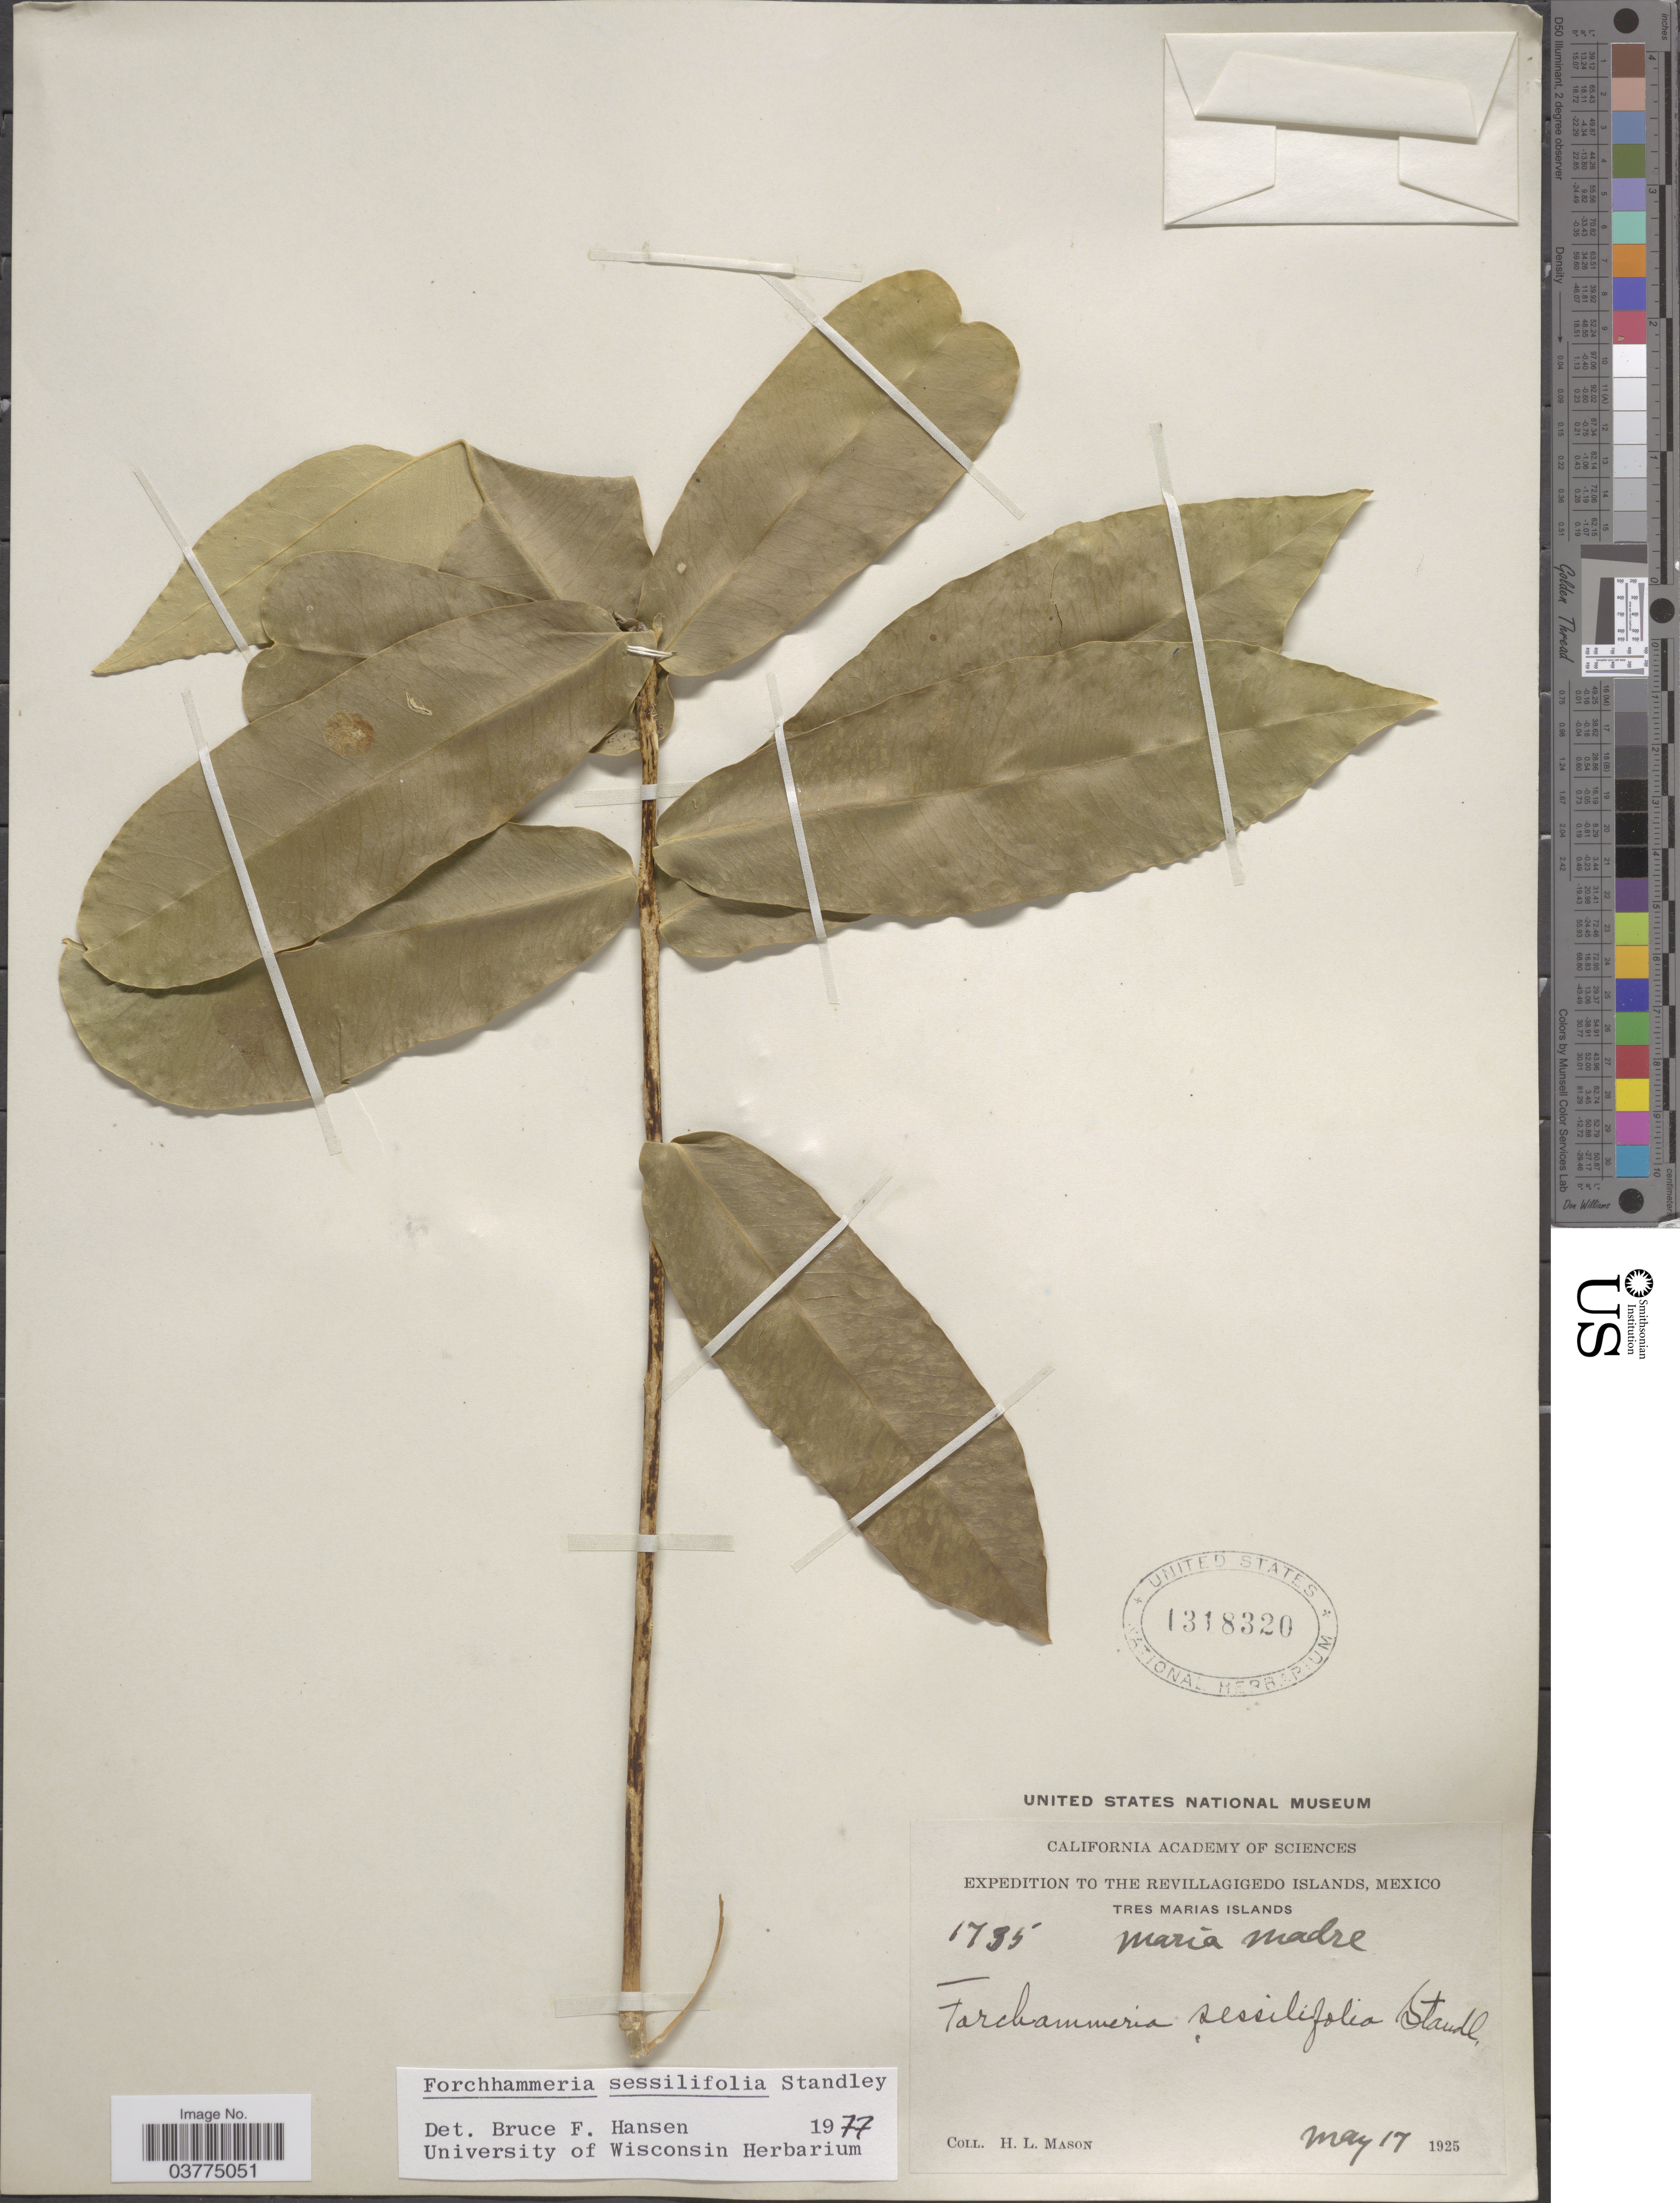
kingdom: Plantae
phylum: Tracheophyta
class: Magnoliopsida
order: Brassicales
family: Stixaceae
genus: Forchhammeria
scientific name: Forchhammeria sessilifolia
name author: Standl.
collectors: H. L. Mason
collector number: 1795*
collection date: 1925-05-17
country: Mexico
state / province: Nayarit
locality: The Revillagigedo Islands. Tres Marias Islands. Maria Madre.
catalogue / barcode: US 1318320